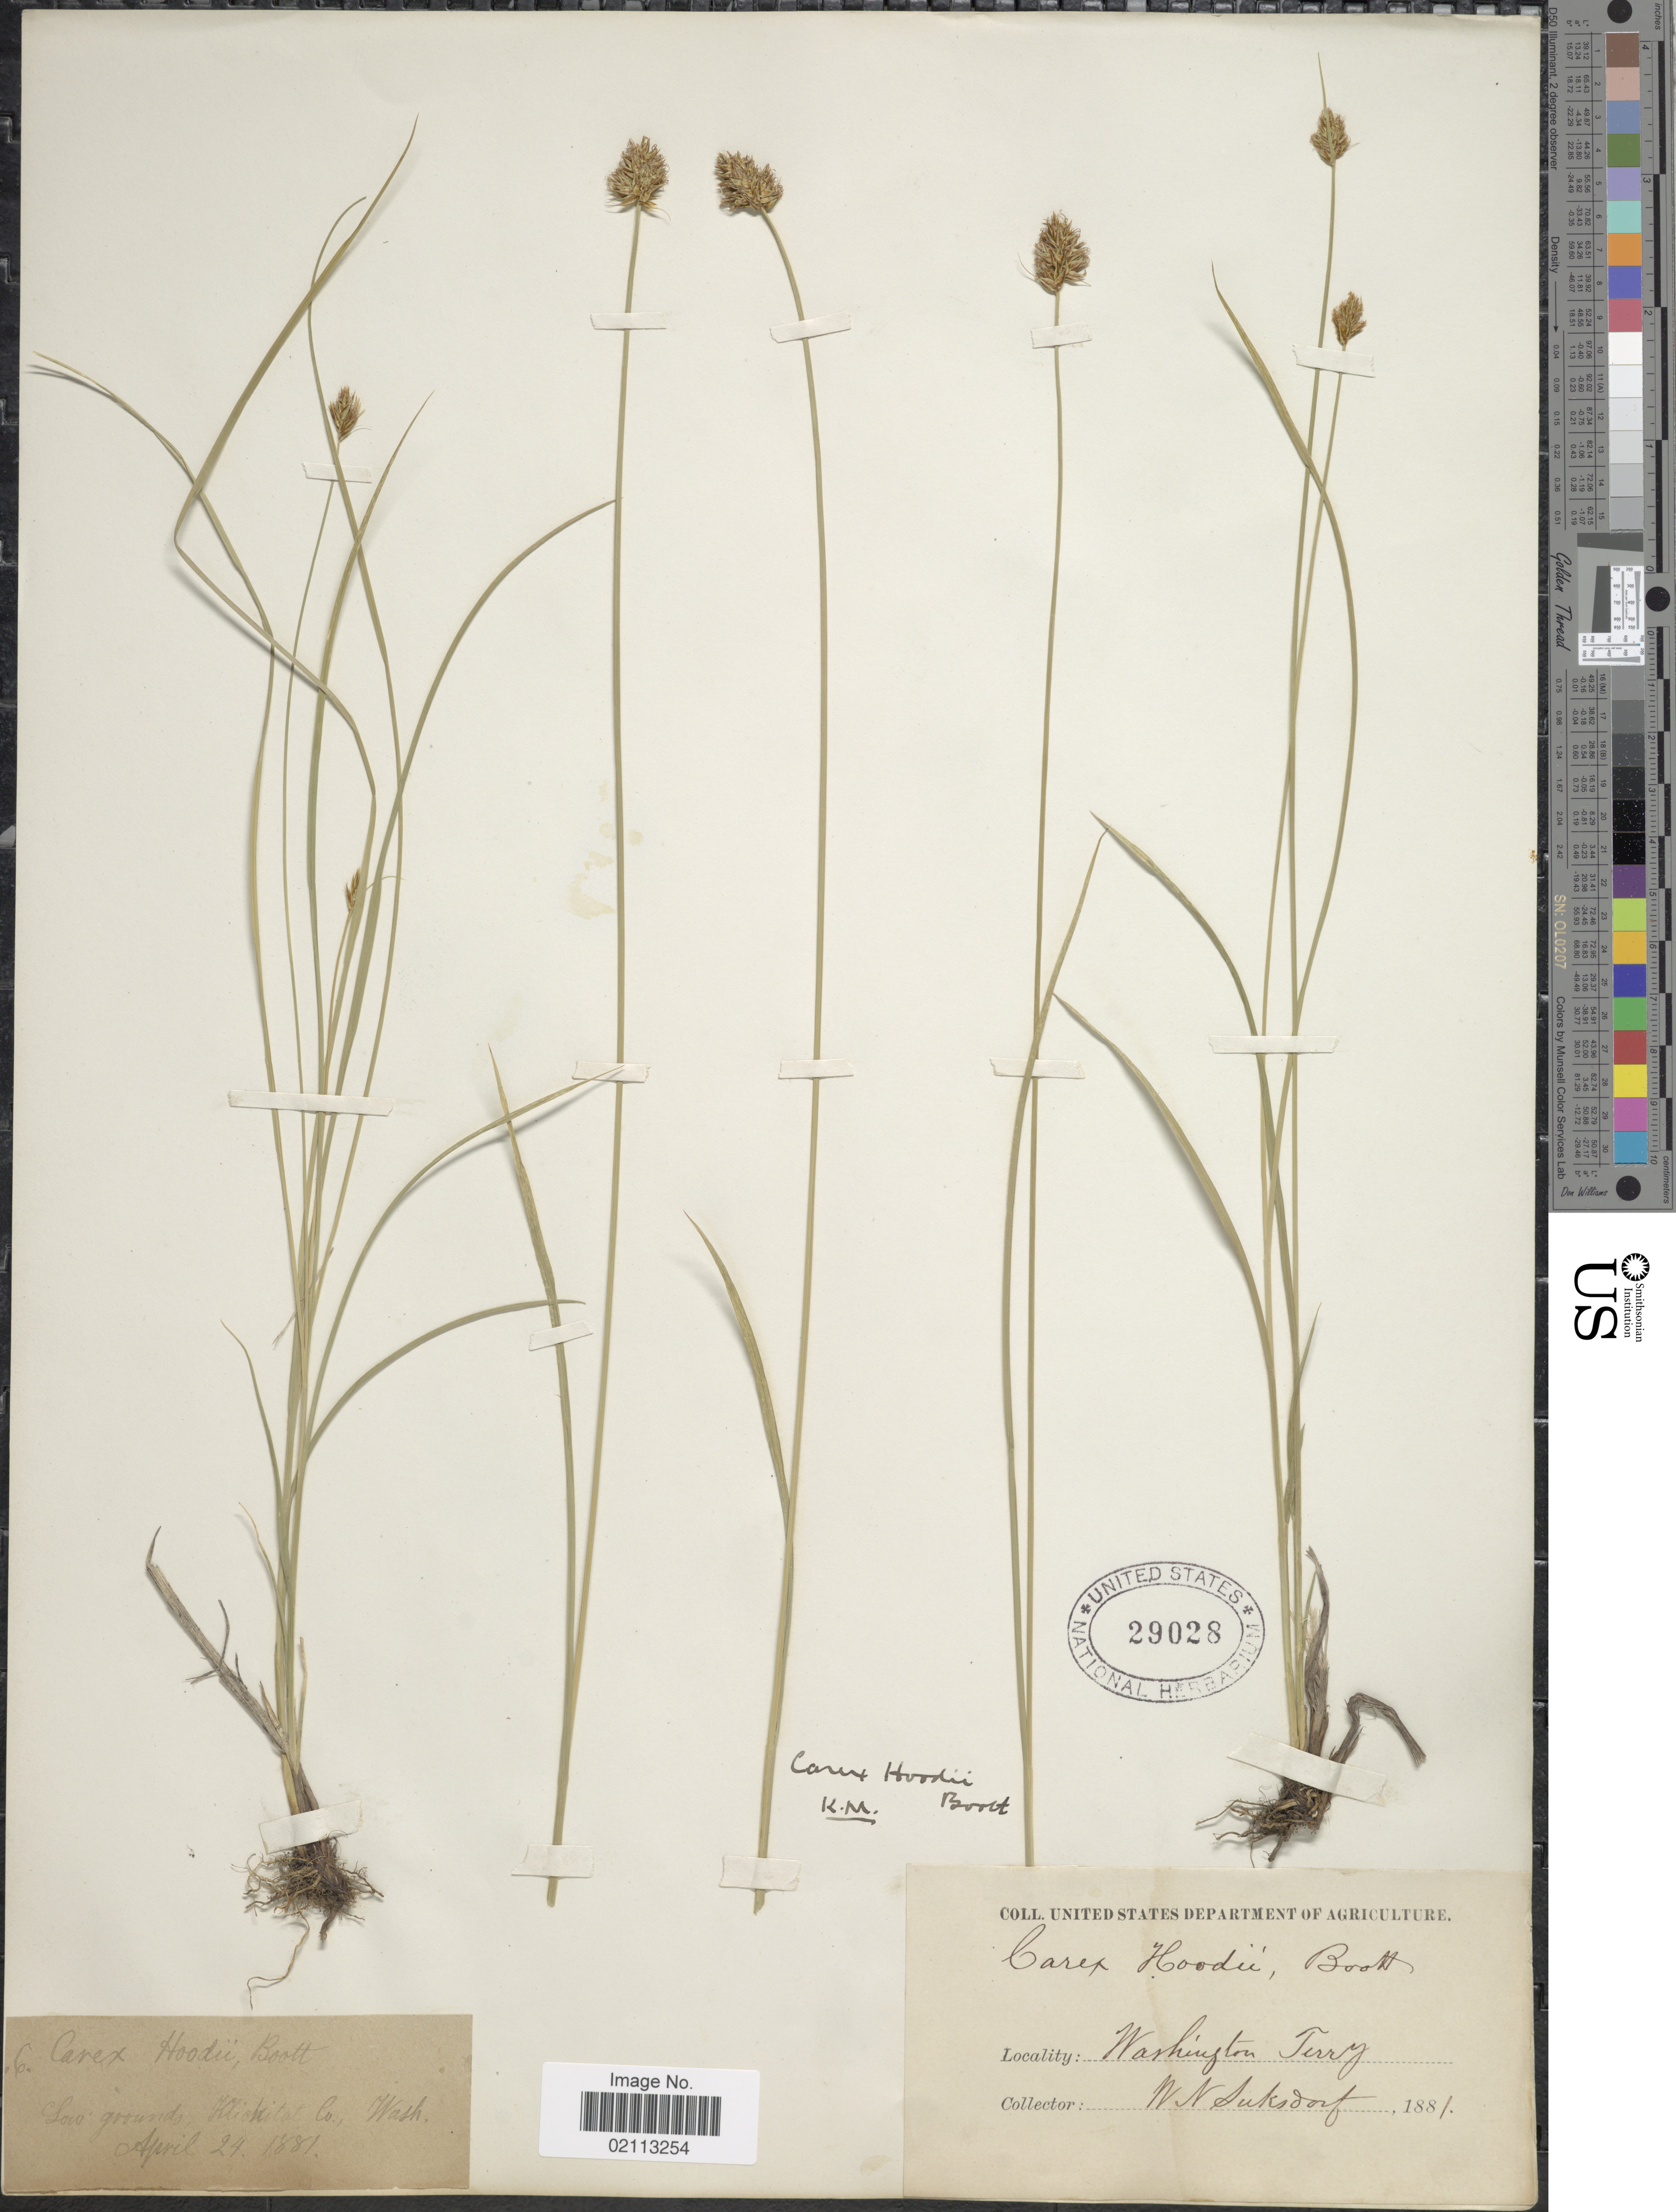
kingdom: Plantae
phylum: Tracheophyta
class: Liliopsida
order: Poales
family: Cyperaceae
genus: Carex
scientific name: Carex hoodii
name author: Boott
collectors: W. N. Suksdorf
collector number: !6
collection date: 1881-04-24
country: United States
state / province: Washington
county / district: Klickitat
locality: Klickitat Co. Washington Terry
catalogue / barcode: US 29028